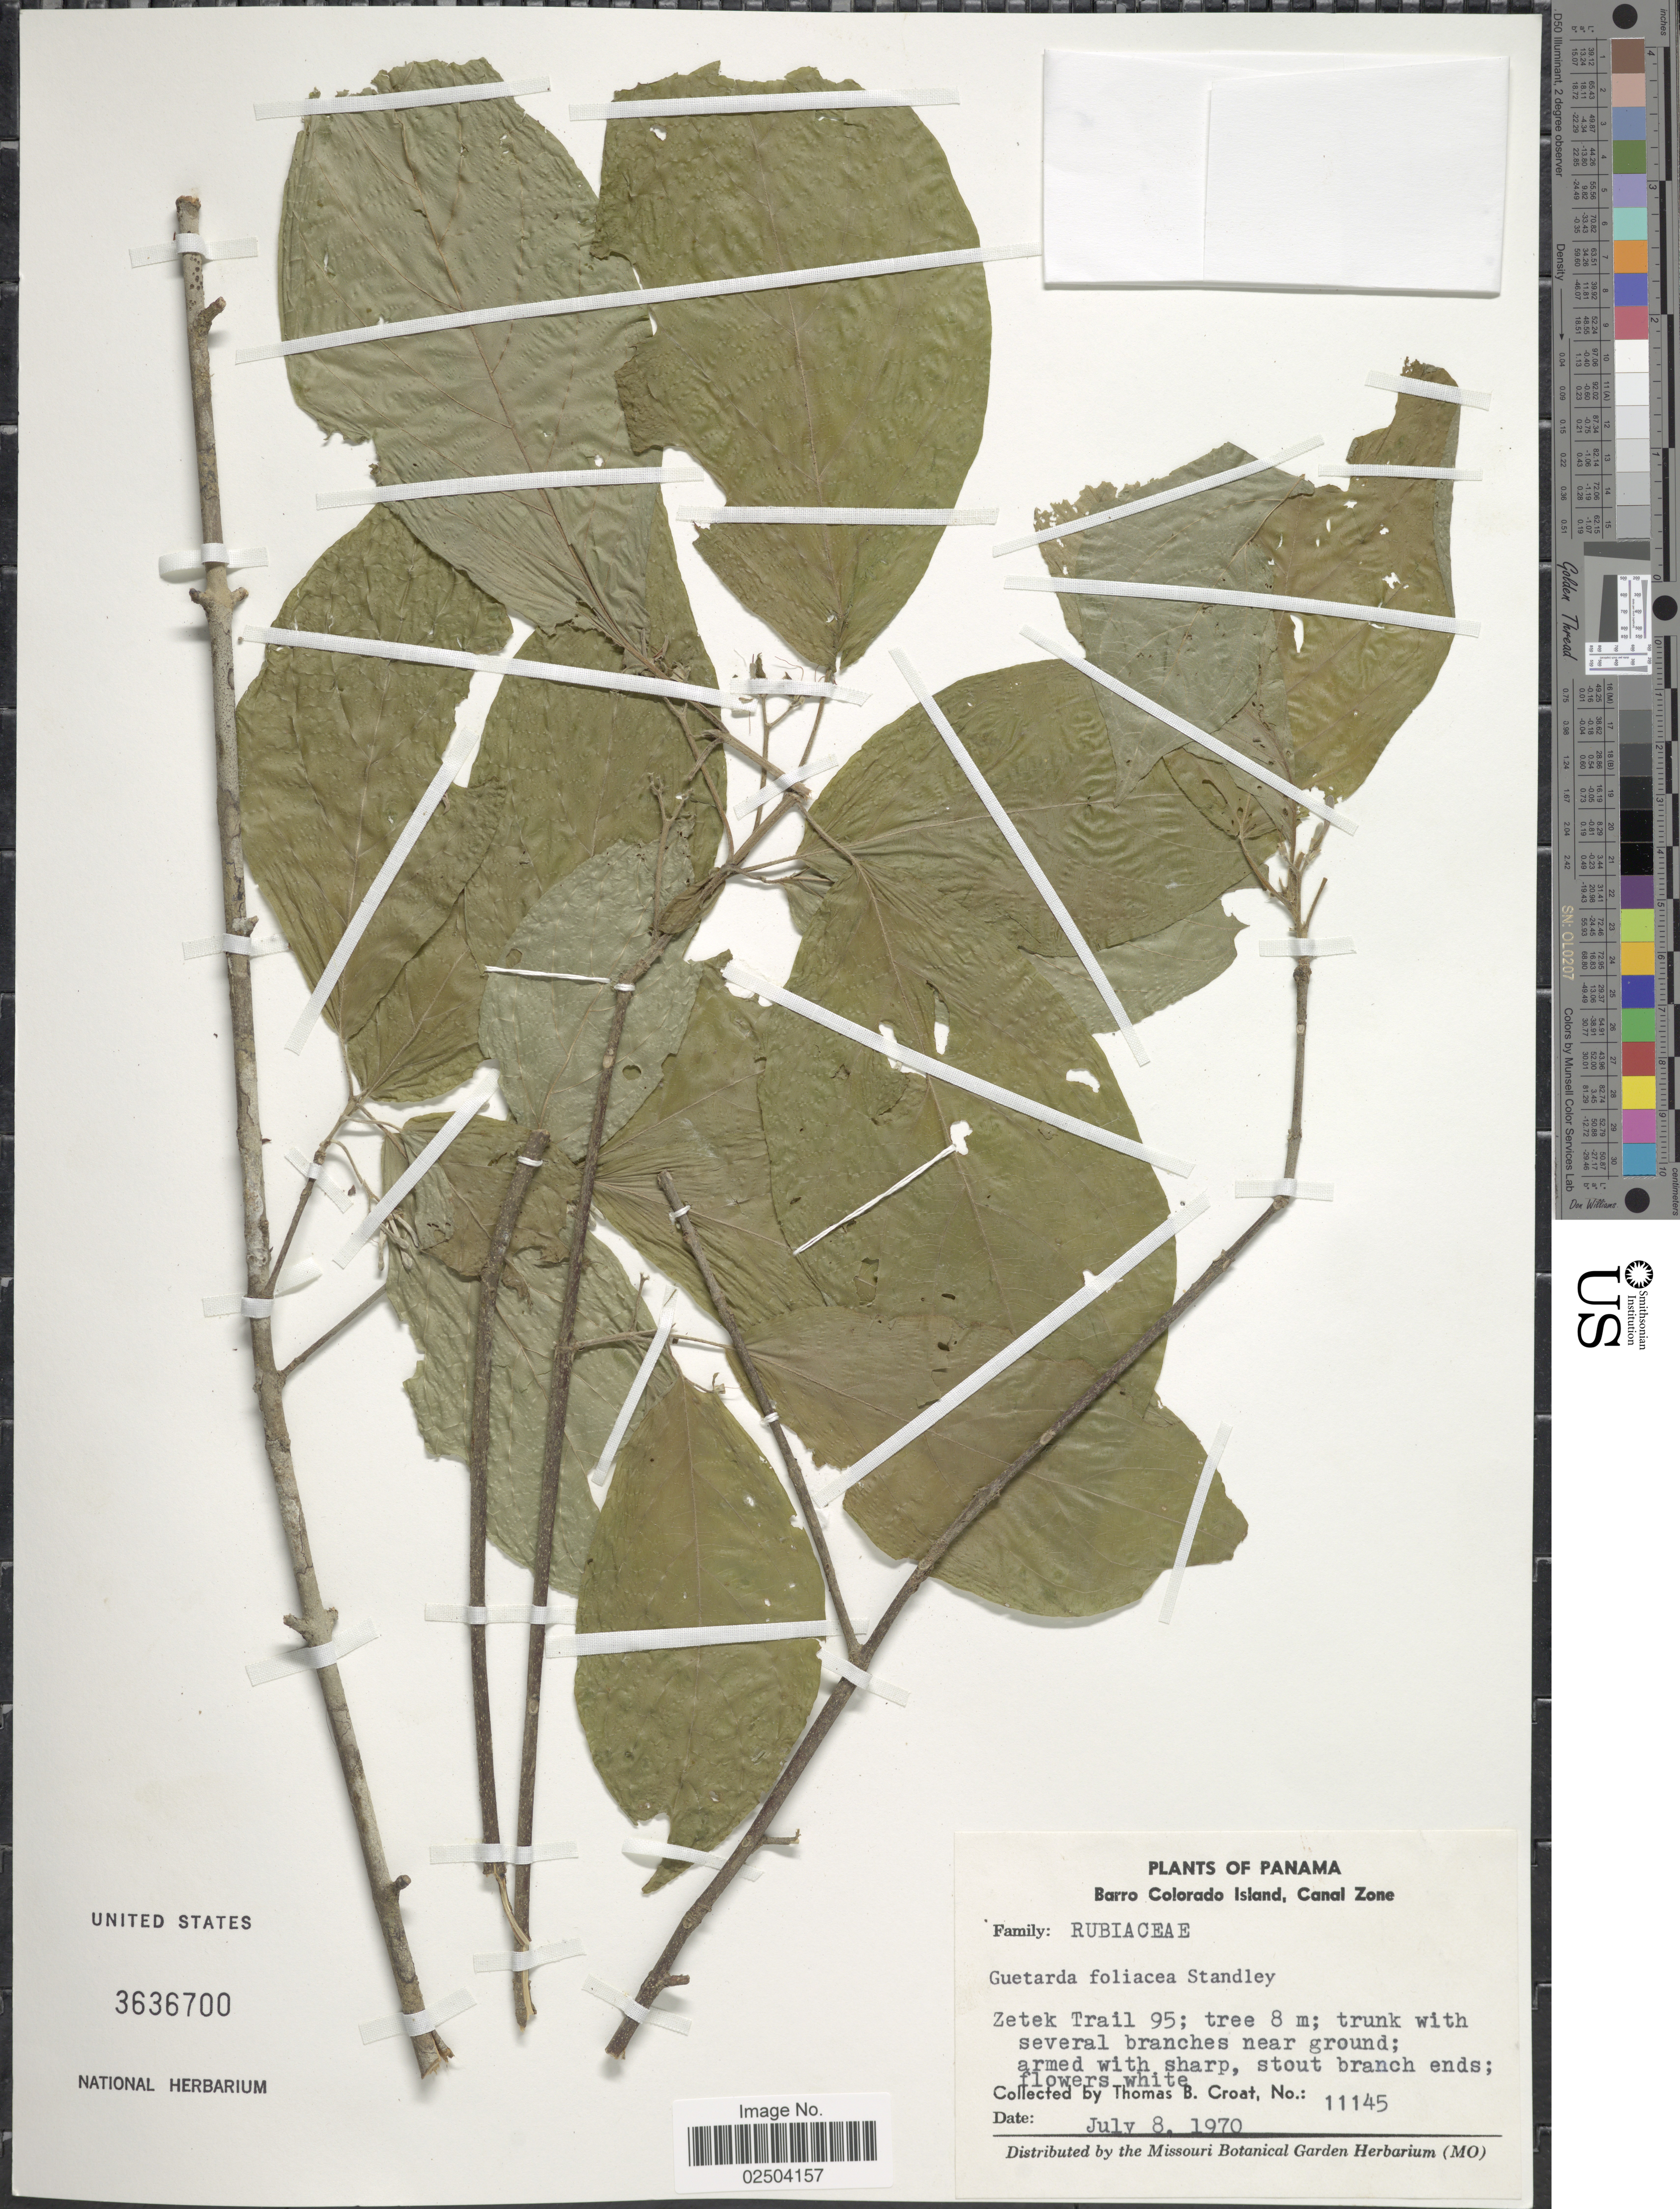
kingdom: Plantae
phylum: Tracheophyta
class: Magnoliopsida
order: Gentianales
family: Rubiaceae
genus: Guettarda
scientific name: Guettarda foliacea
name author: Standl.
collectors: T. B. Croat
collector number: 11145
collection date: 1970-07-08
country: Panama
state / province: Panamá Oeste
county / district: Canal Zone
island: Barro Colorado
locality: Barro Colorado Island, Canal Zone. Zetek Trail 95.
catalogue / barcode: US 3636700